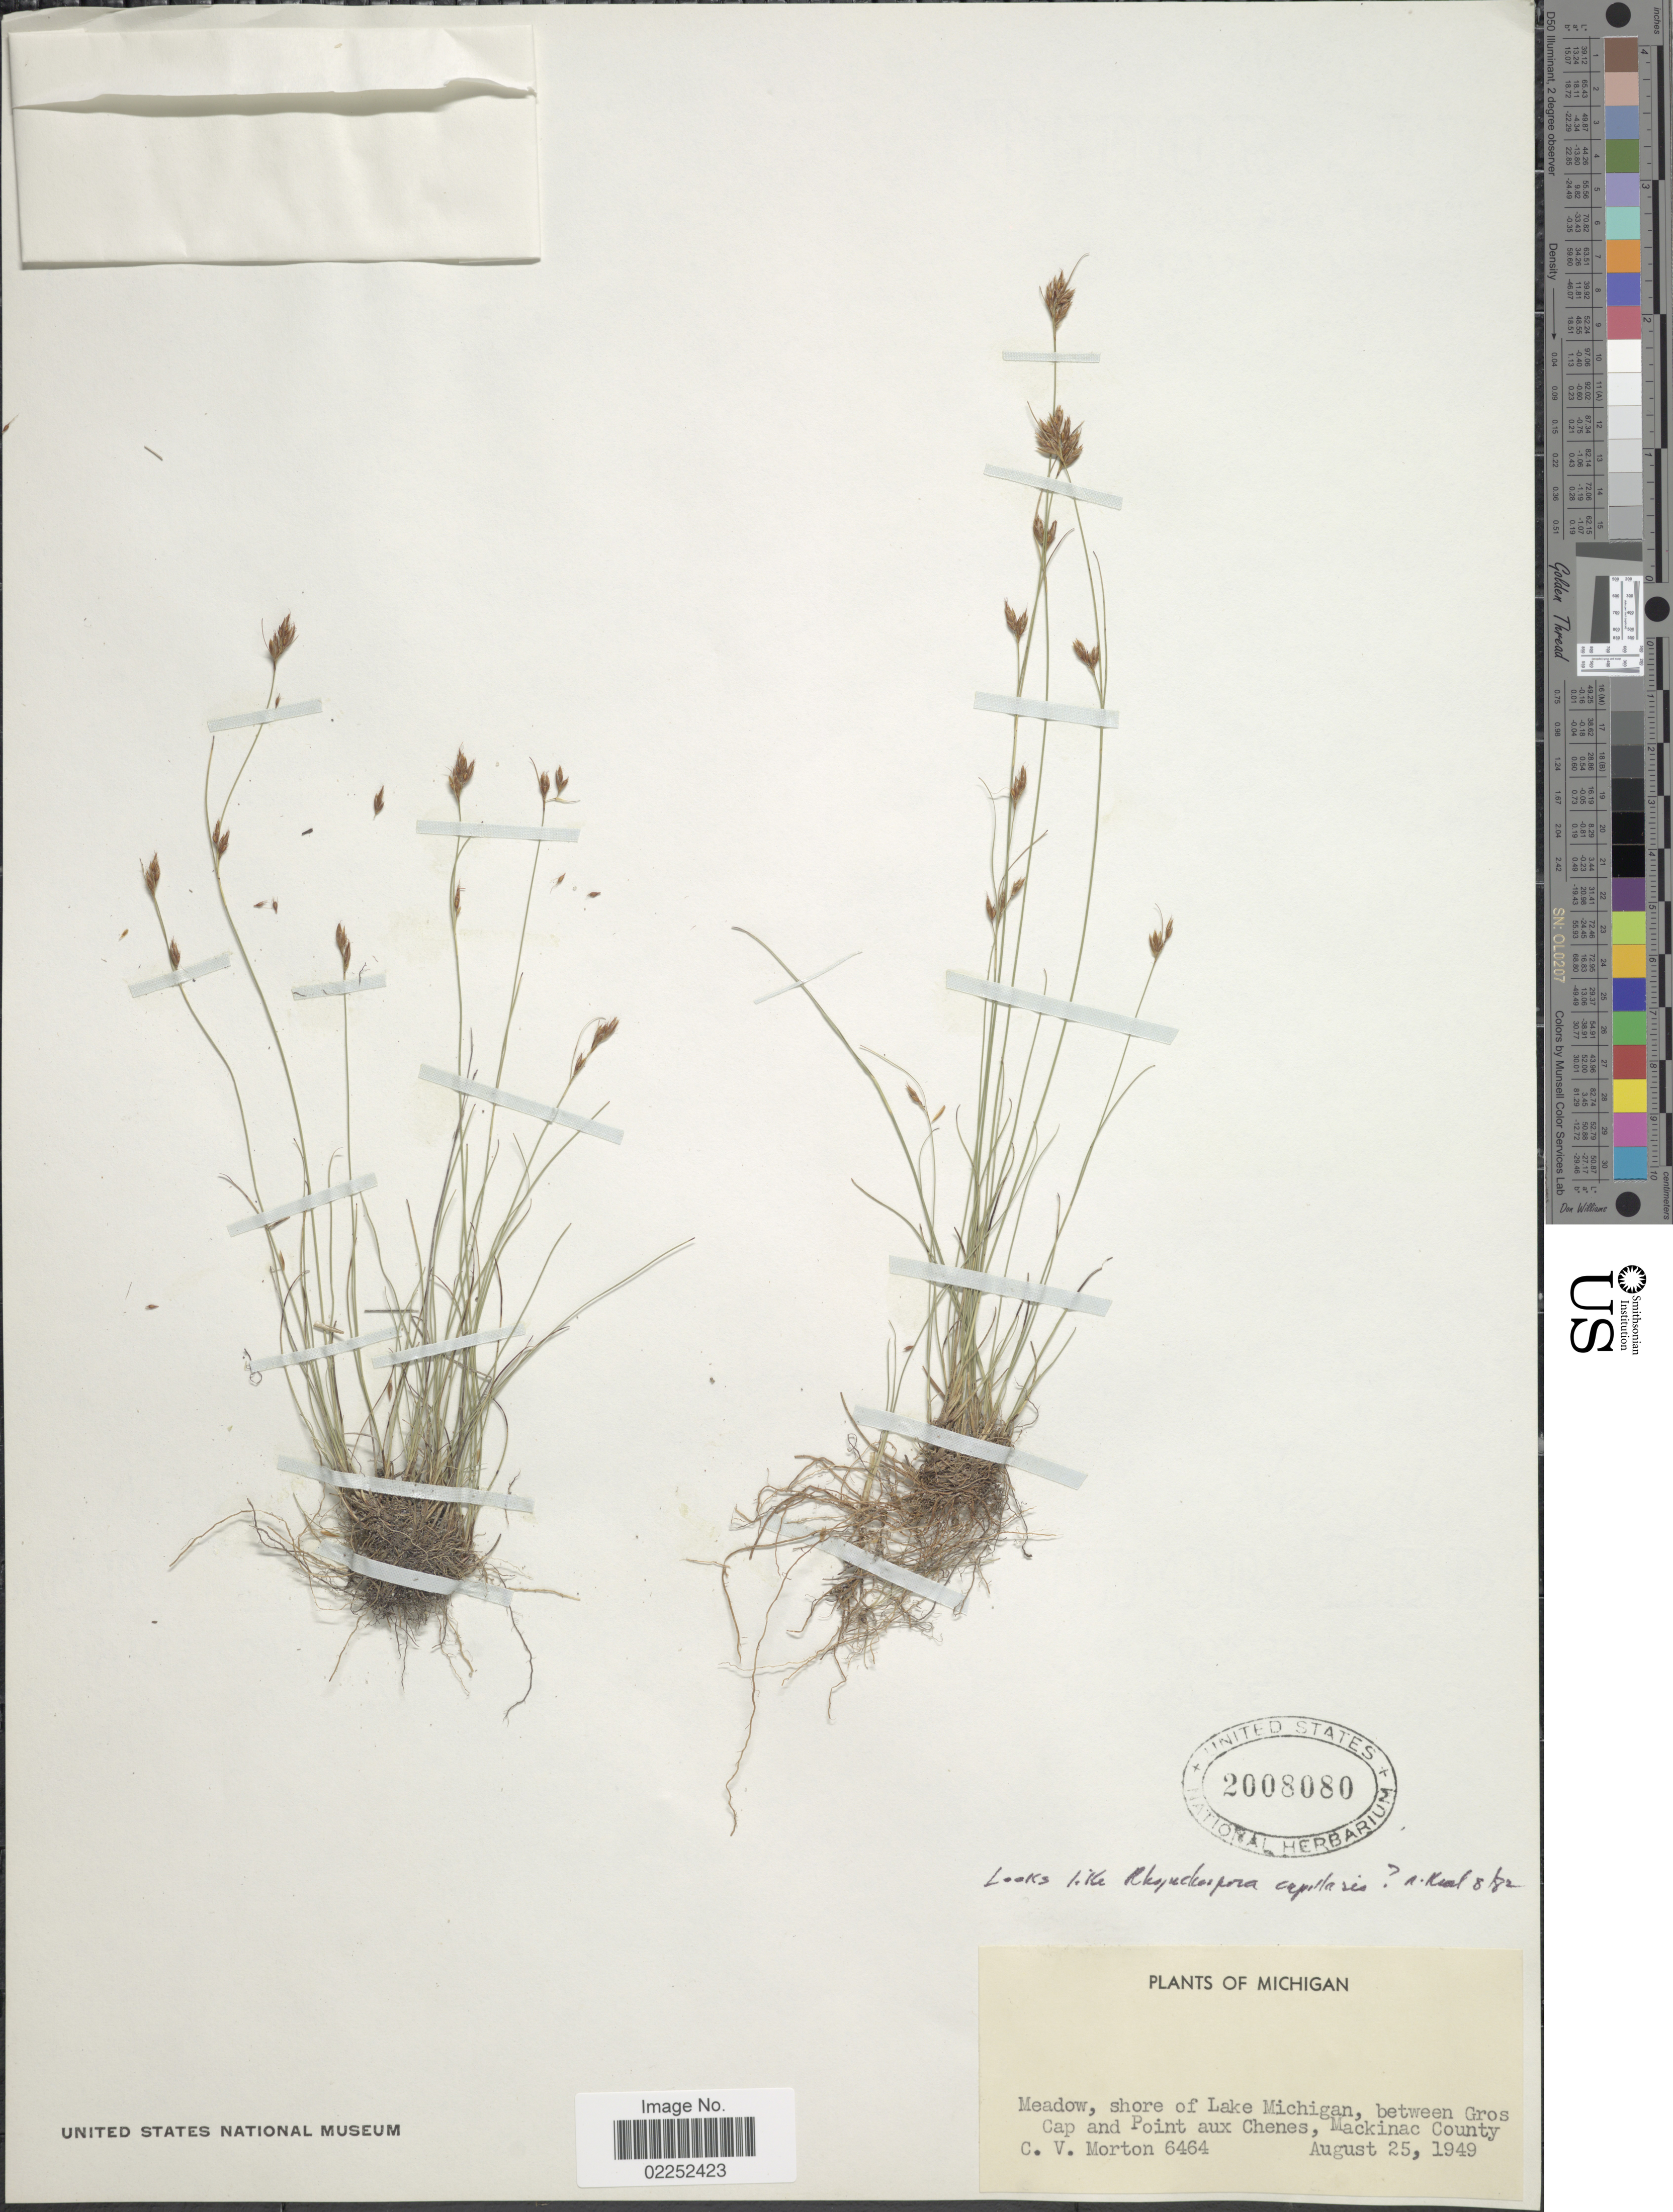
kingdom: Plantae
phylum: Tracheophyta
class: Liliopsida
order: Poales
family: Cyperaceae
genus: Rhynchospora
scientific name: Rhynchospora capillacea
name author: Torr.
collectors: C. V. Morton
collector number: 6464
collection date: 1949-08-25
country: United States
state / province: Michigan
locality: Meadow, shore of Lake Michigan, between Gros Cap and Point aux Chenes, Mackinac County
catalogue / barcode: US 2008080